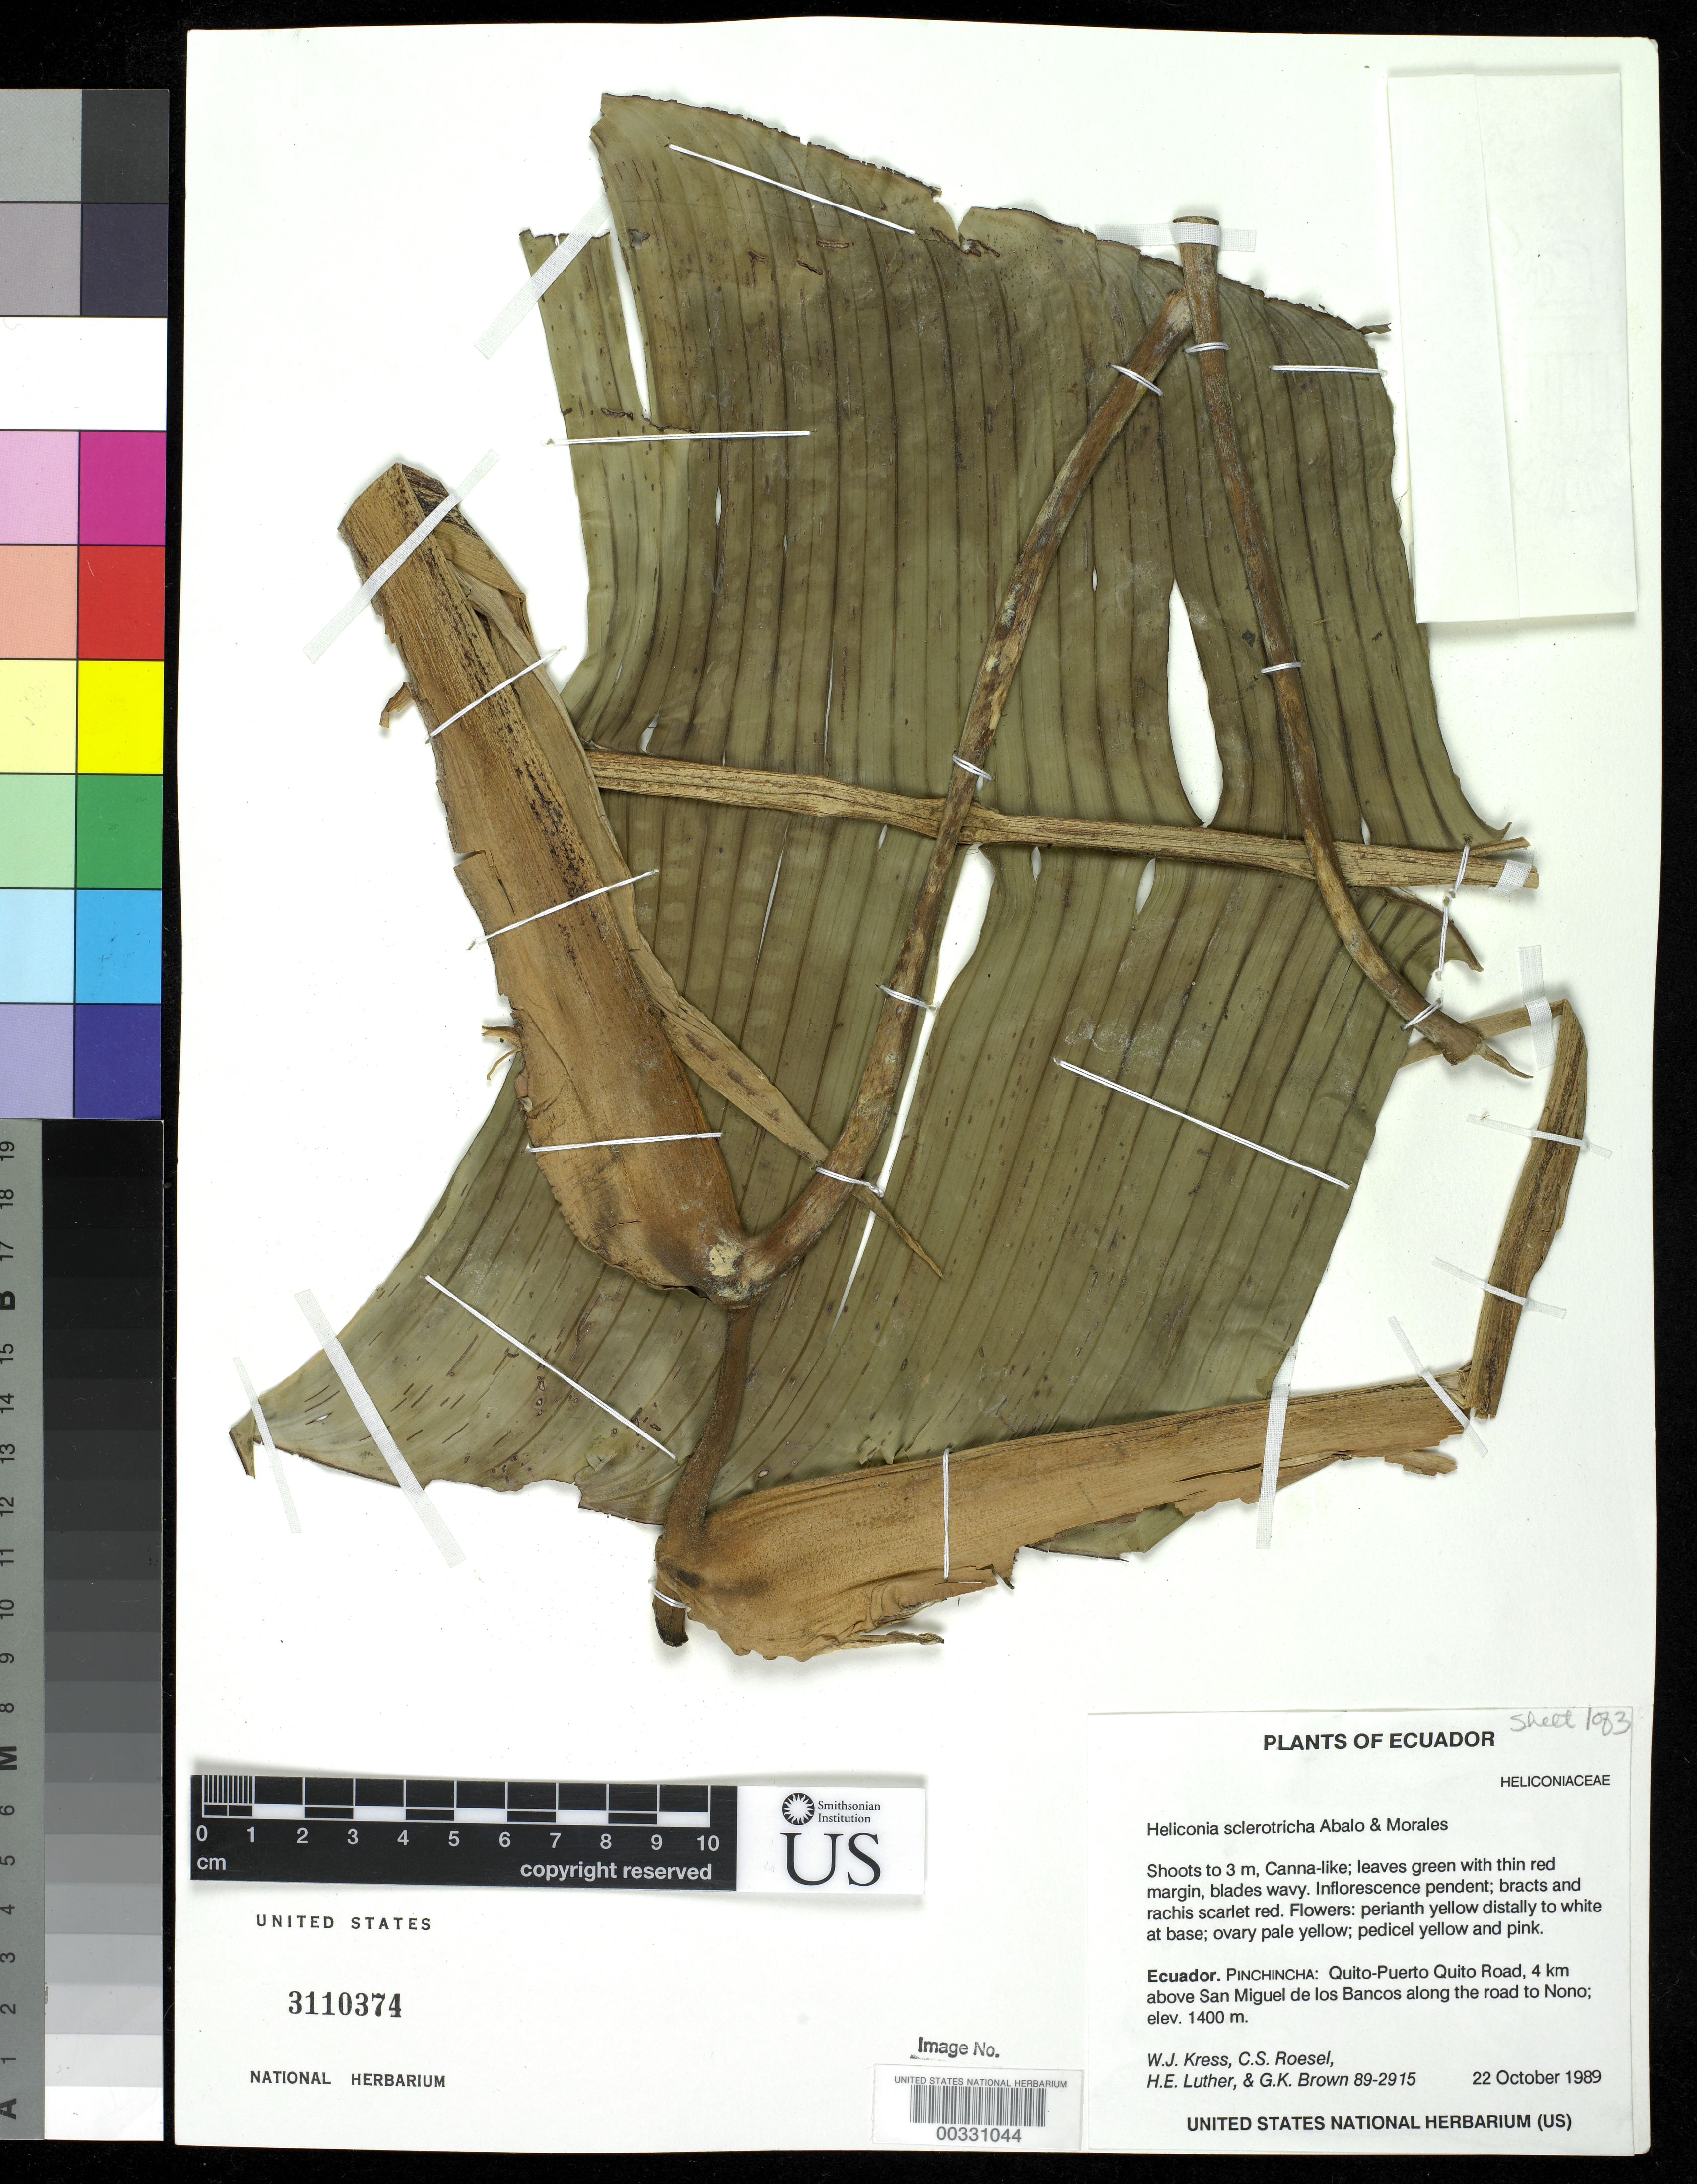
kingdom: Plantae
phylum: Tracheophyta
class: Liliopsida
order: Zingiberales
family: Heliconiaceae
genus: Heliconia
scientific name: Heliconia sclerotricha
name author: Abalo & G. Morales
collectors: W. J. Kress, C. S. Roesel, Harry E. Luther & G. K. Brown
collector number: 89-2915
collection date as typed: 22 Oct 1989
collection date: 1989-10-22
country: Ecuador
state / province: Pichincha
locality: Quito-Puerto quito road, 4 km above Sal Miguel de los Bancos along road to nono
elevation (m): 1400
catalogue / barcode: US 3110374